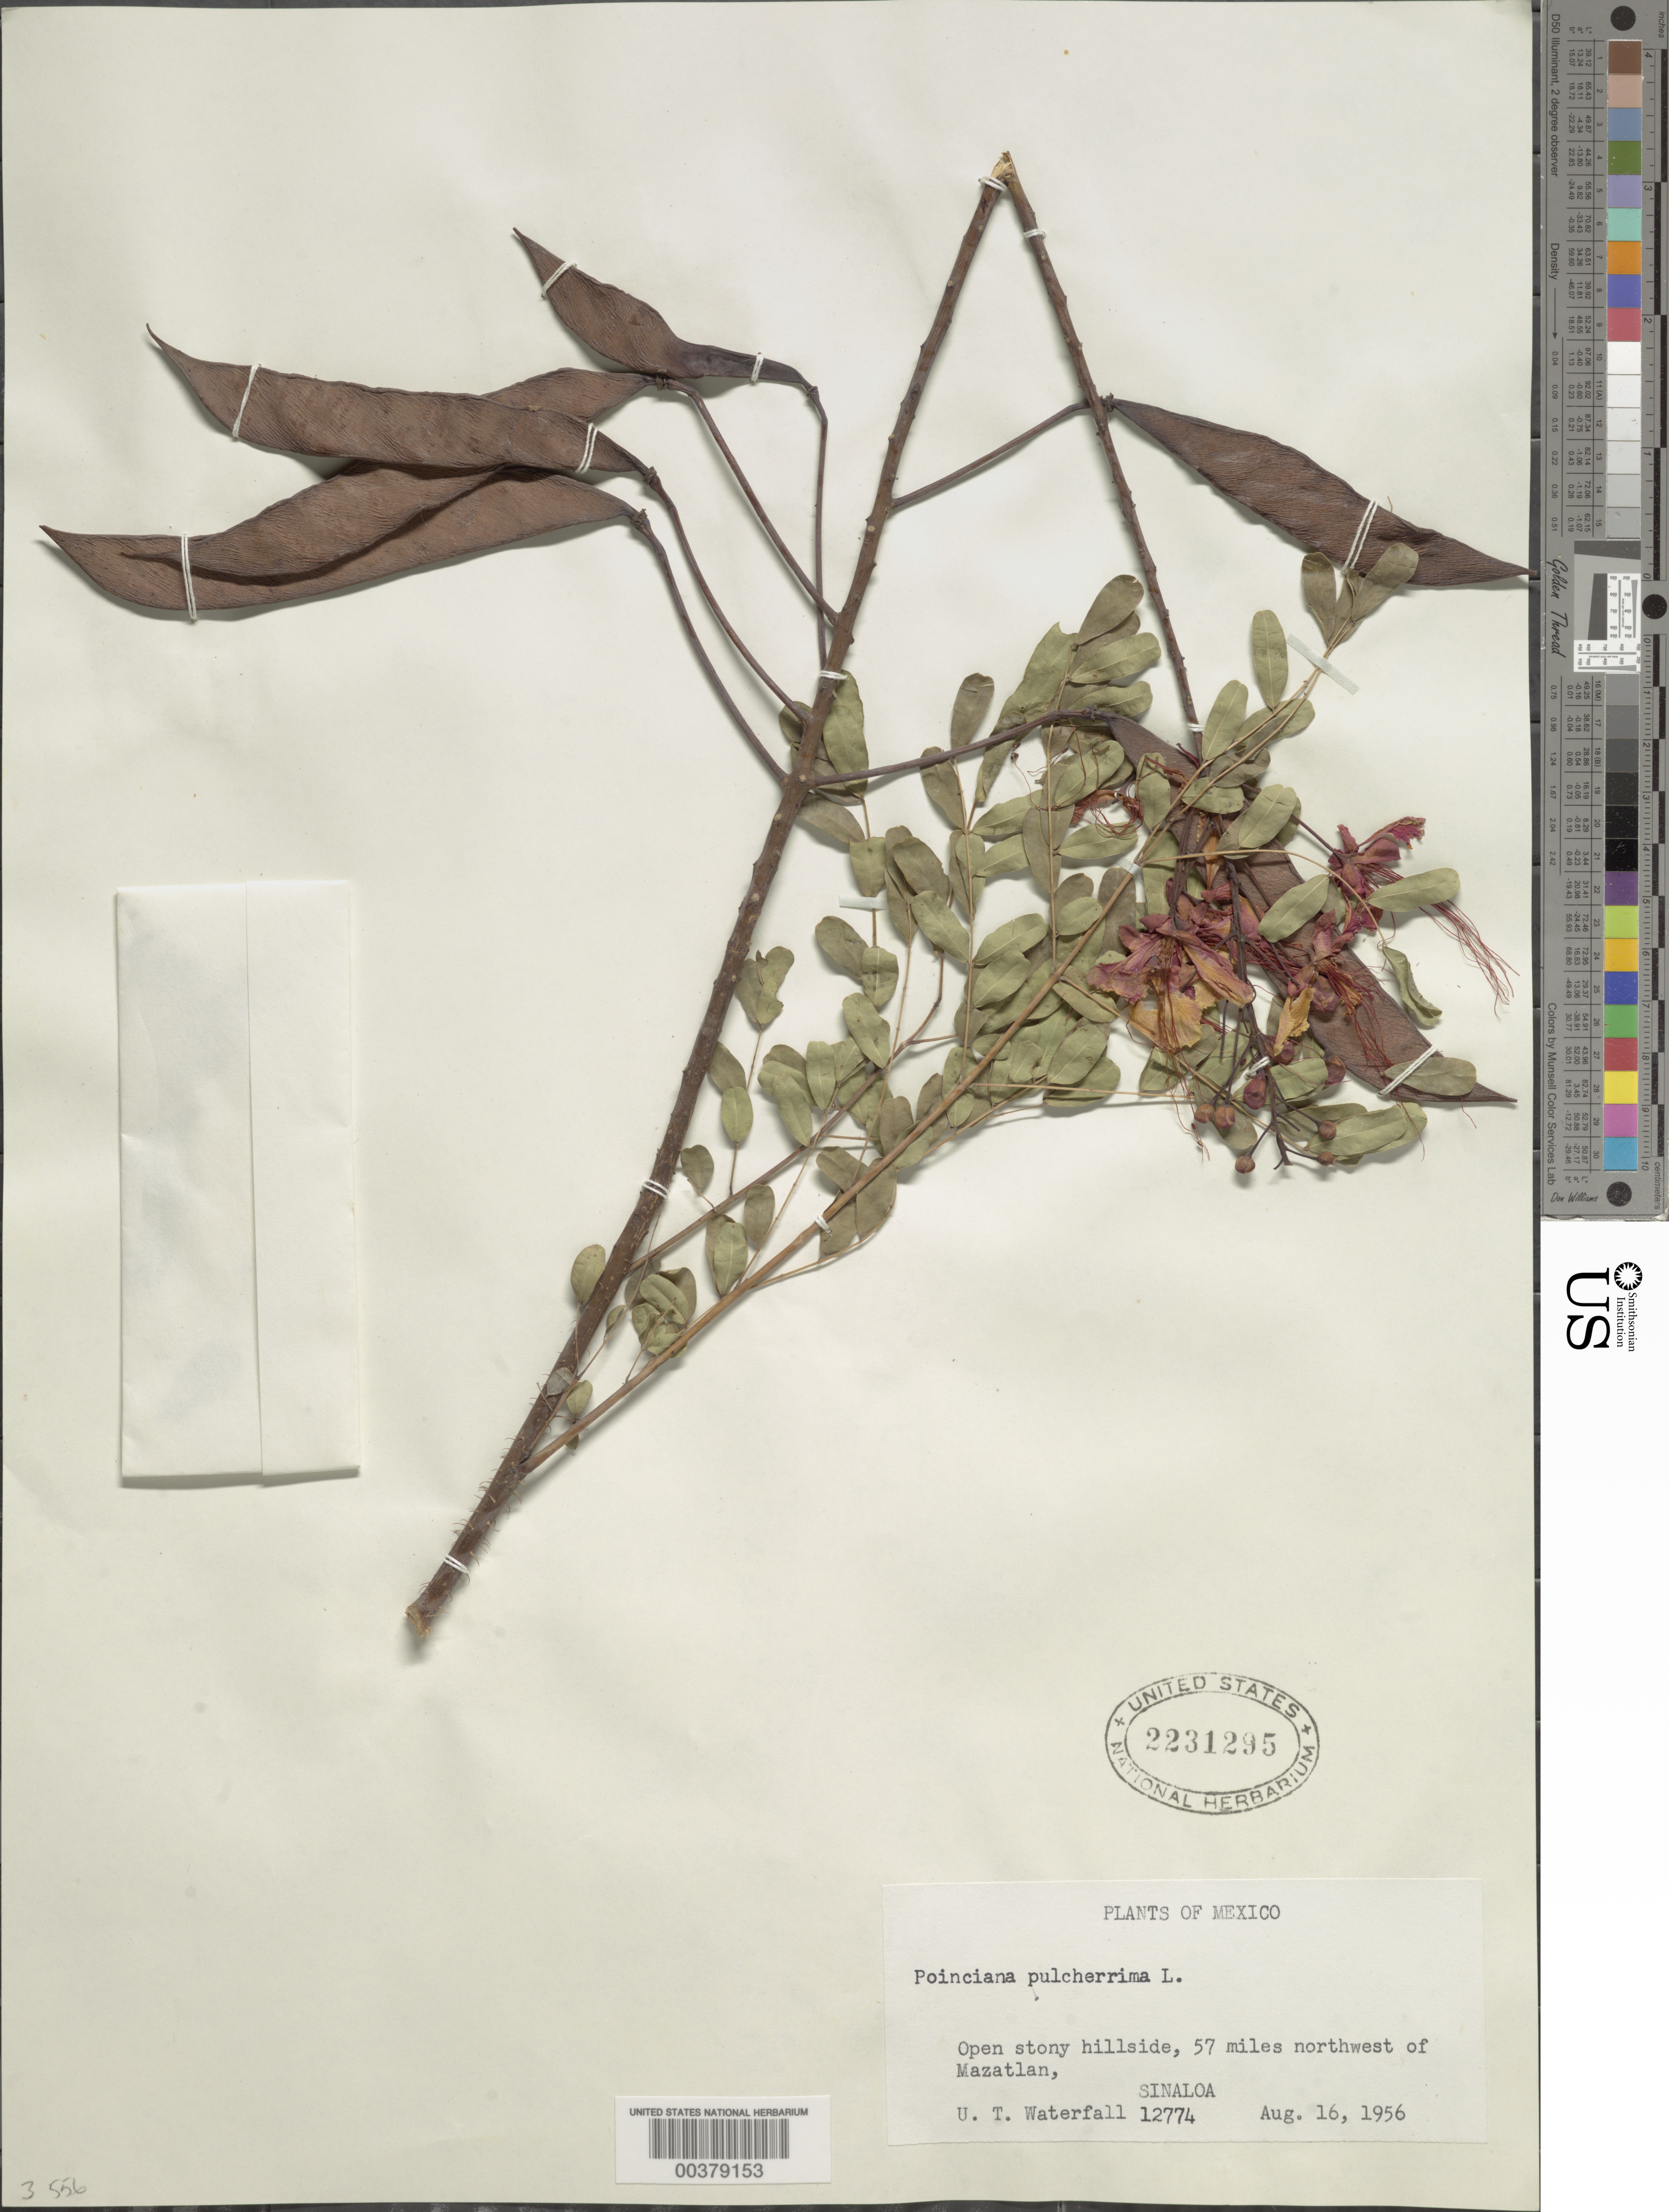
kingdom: Plantae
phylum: Tracheophyta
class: Magnoliopsida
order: Fabales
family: Fabaceae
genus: Caesalpinia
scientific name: Caesalpinia pulcherrima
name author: (L.) Sw.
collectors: U. T. Waterfall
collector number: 12774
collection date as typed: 16 Aug 1956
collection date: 1956-08-16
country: Mexico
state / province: Sinaloa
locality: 57 mi NW of Mazatlan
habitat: Open stony hillside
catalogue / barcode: US 2231295